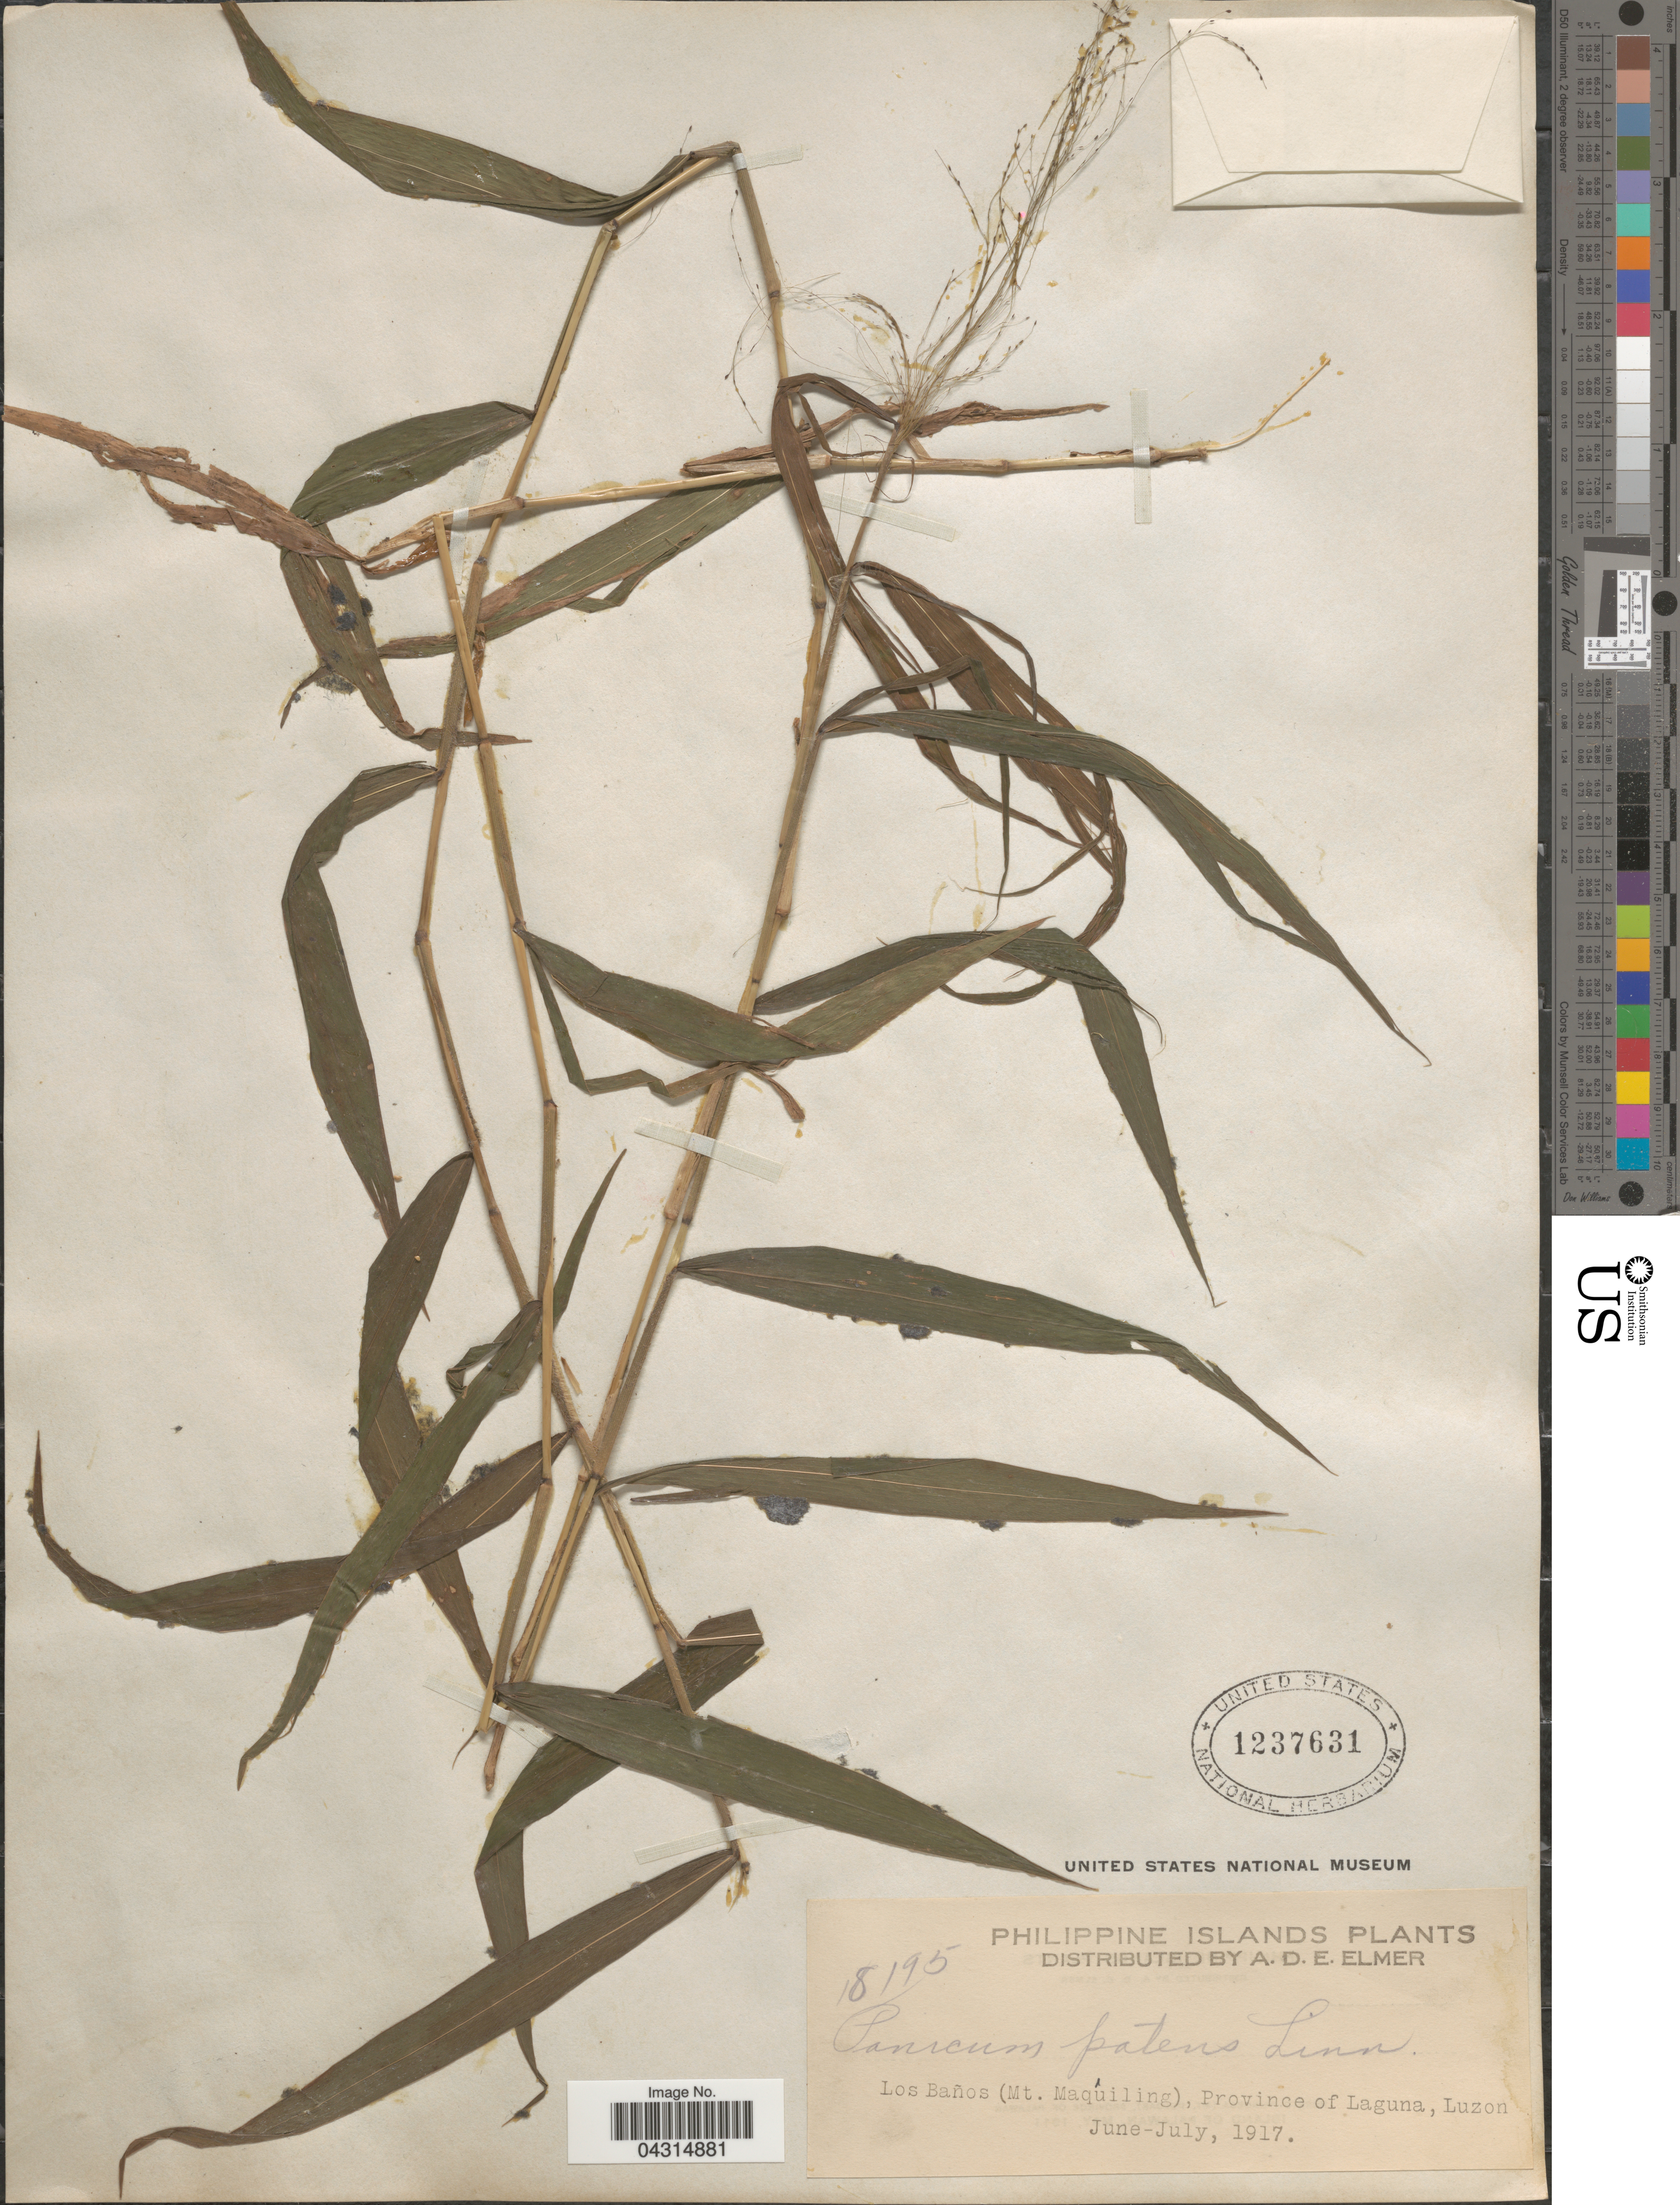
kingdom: Plantae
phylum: Tracheophyta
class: Liliopsida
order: Poales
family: Poaceae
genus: Cyrtococcum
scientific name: Cyrtococcum patens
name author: (L.) A. Camus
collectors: A. D. E. Elmer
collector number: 18195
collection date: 1917-06/1917-07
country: Philippines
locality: Los Baños (Mt. Maquiling), Province of Laguna, Luzon.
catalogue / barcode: US 1237631